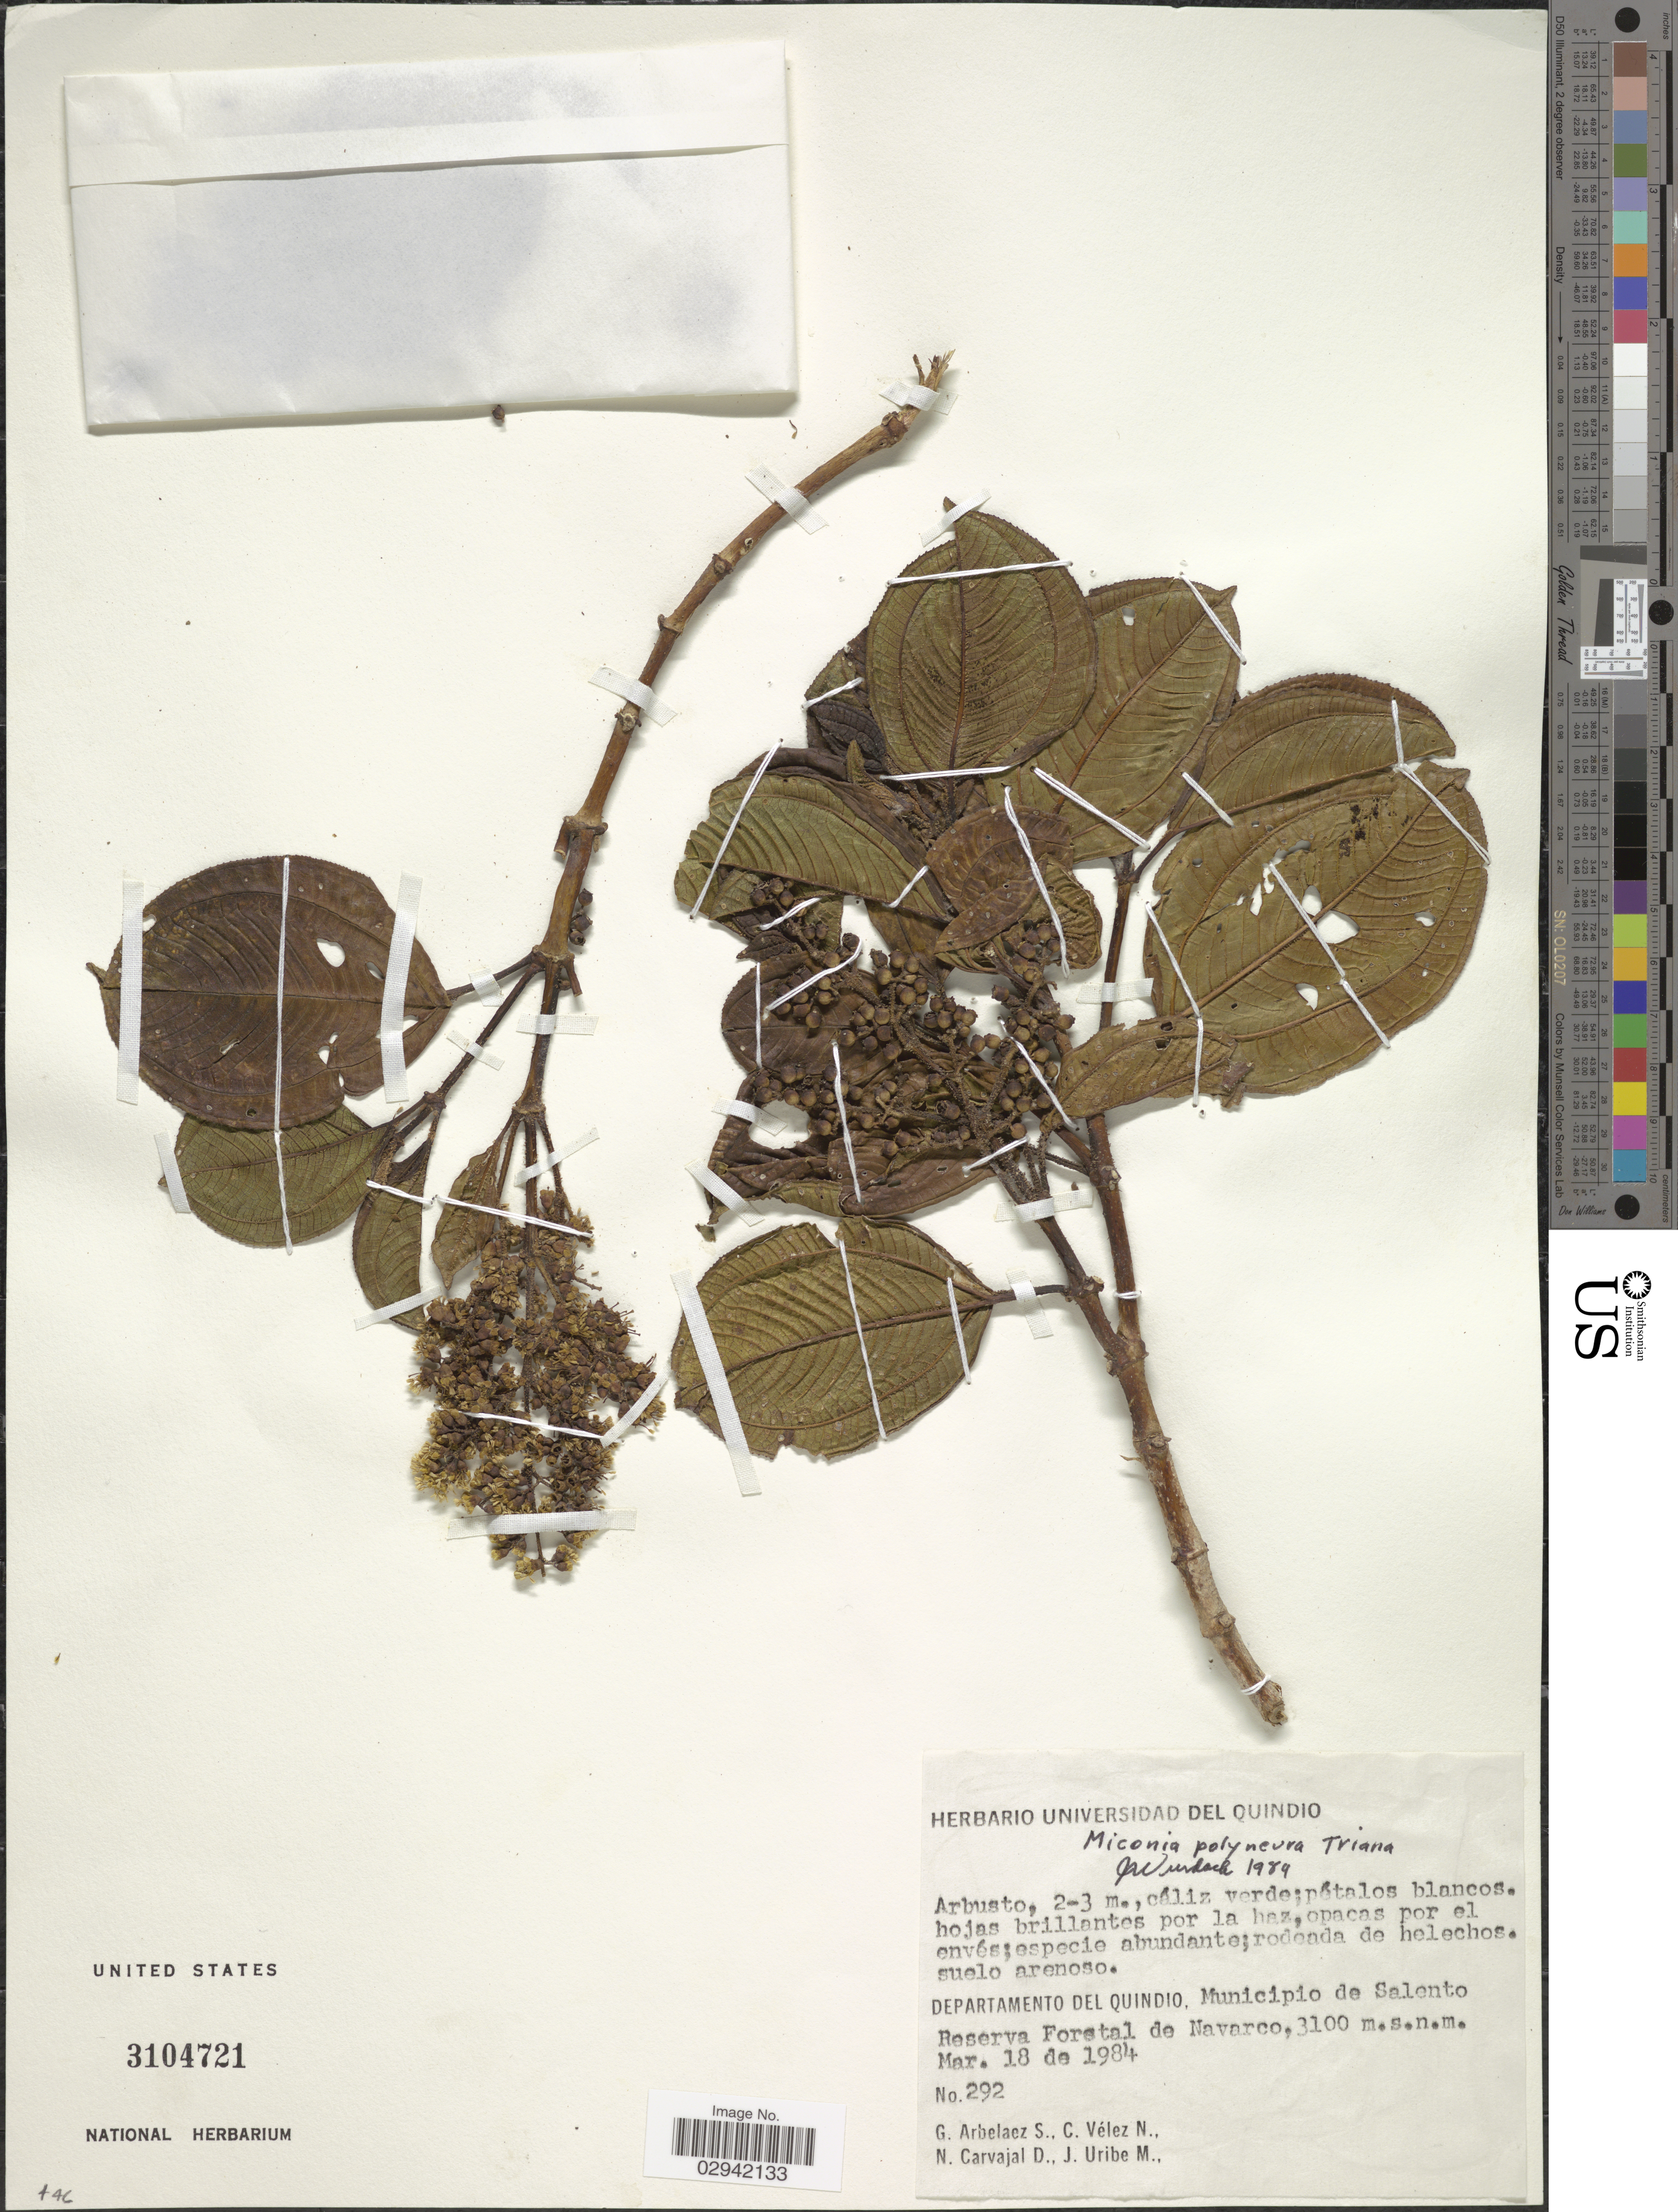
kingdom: Plantae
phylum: Tracheophyta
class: Magnoliopsida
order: Myrtales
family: Melastomataceae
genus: Miconia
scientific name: Miconia polyneura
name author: Triana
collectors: G. Arbelaez S., C. Vélez N., N. Carvajal D. & J. Uribe M.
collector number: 292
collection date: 1984-03-18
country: Colombia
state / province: Quindío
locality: Departamento del Quindio, Municipio de Salento Reserva Forestal de Navarco.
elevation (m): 3100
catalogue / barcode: US 3104721